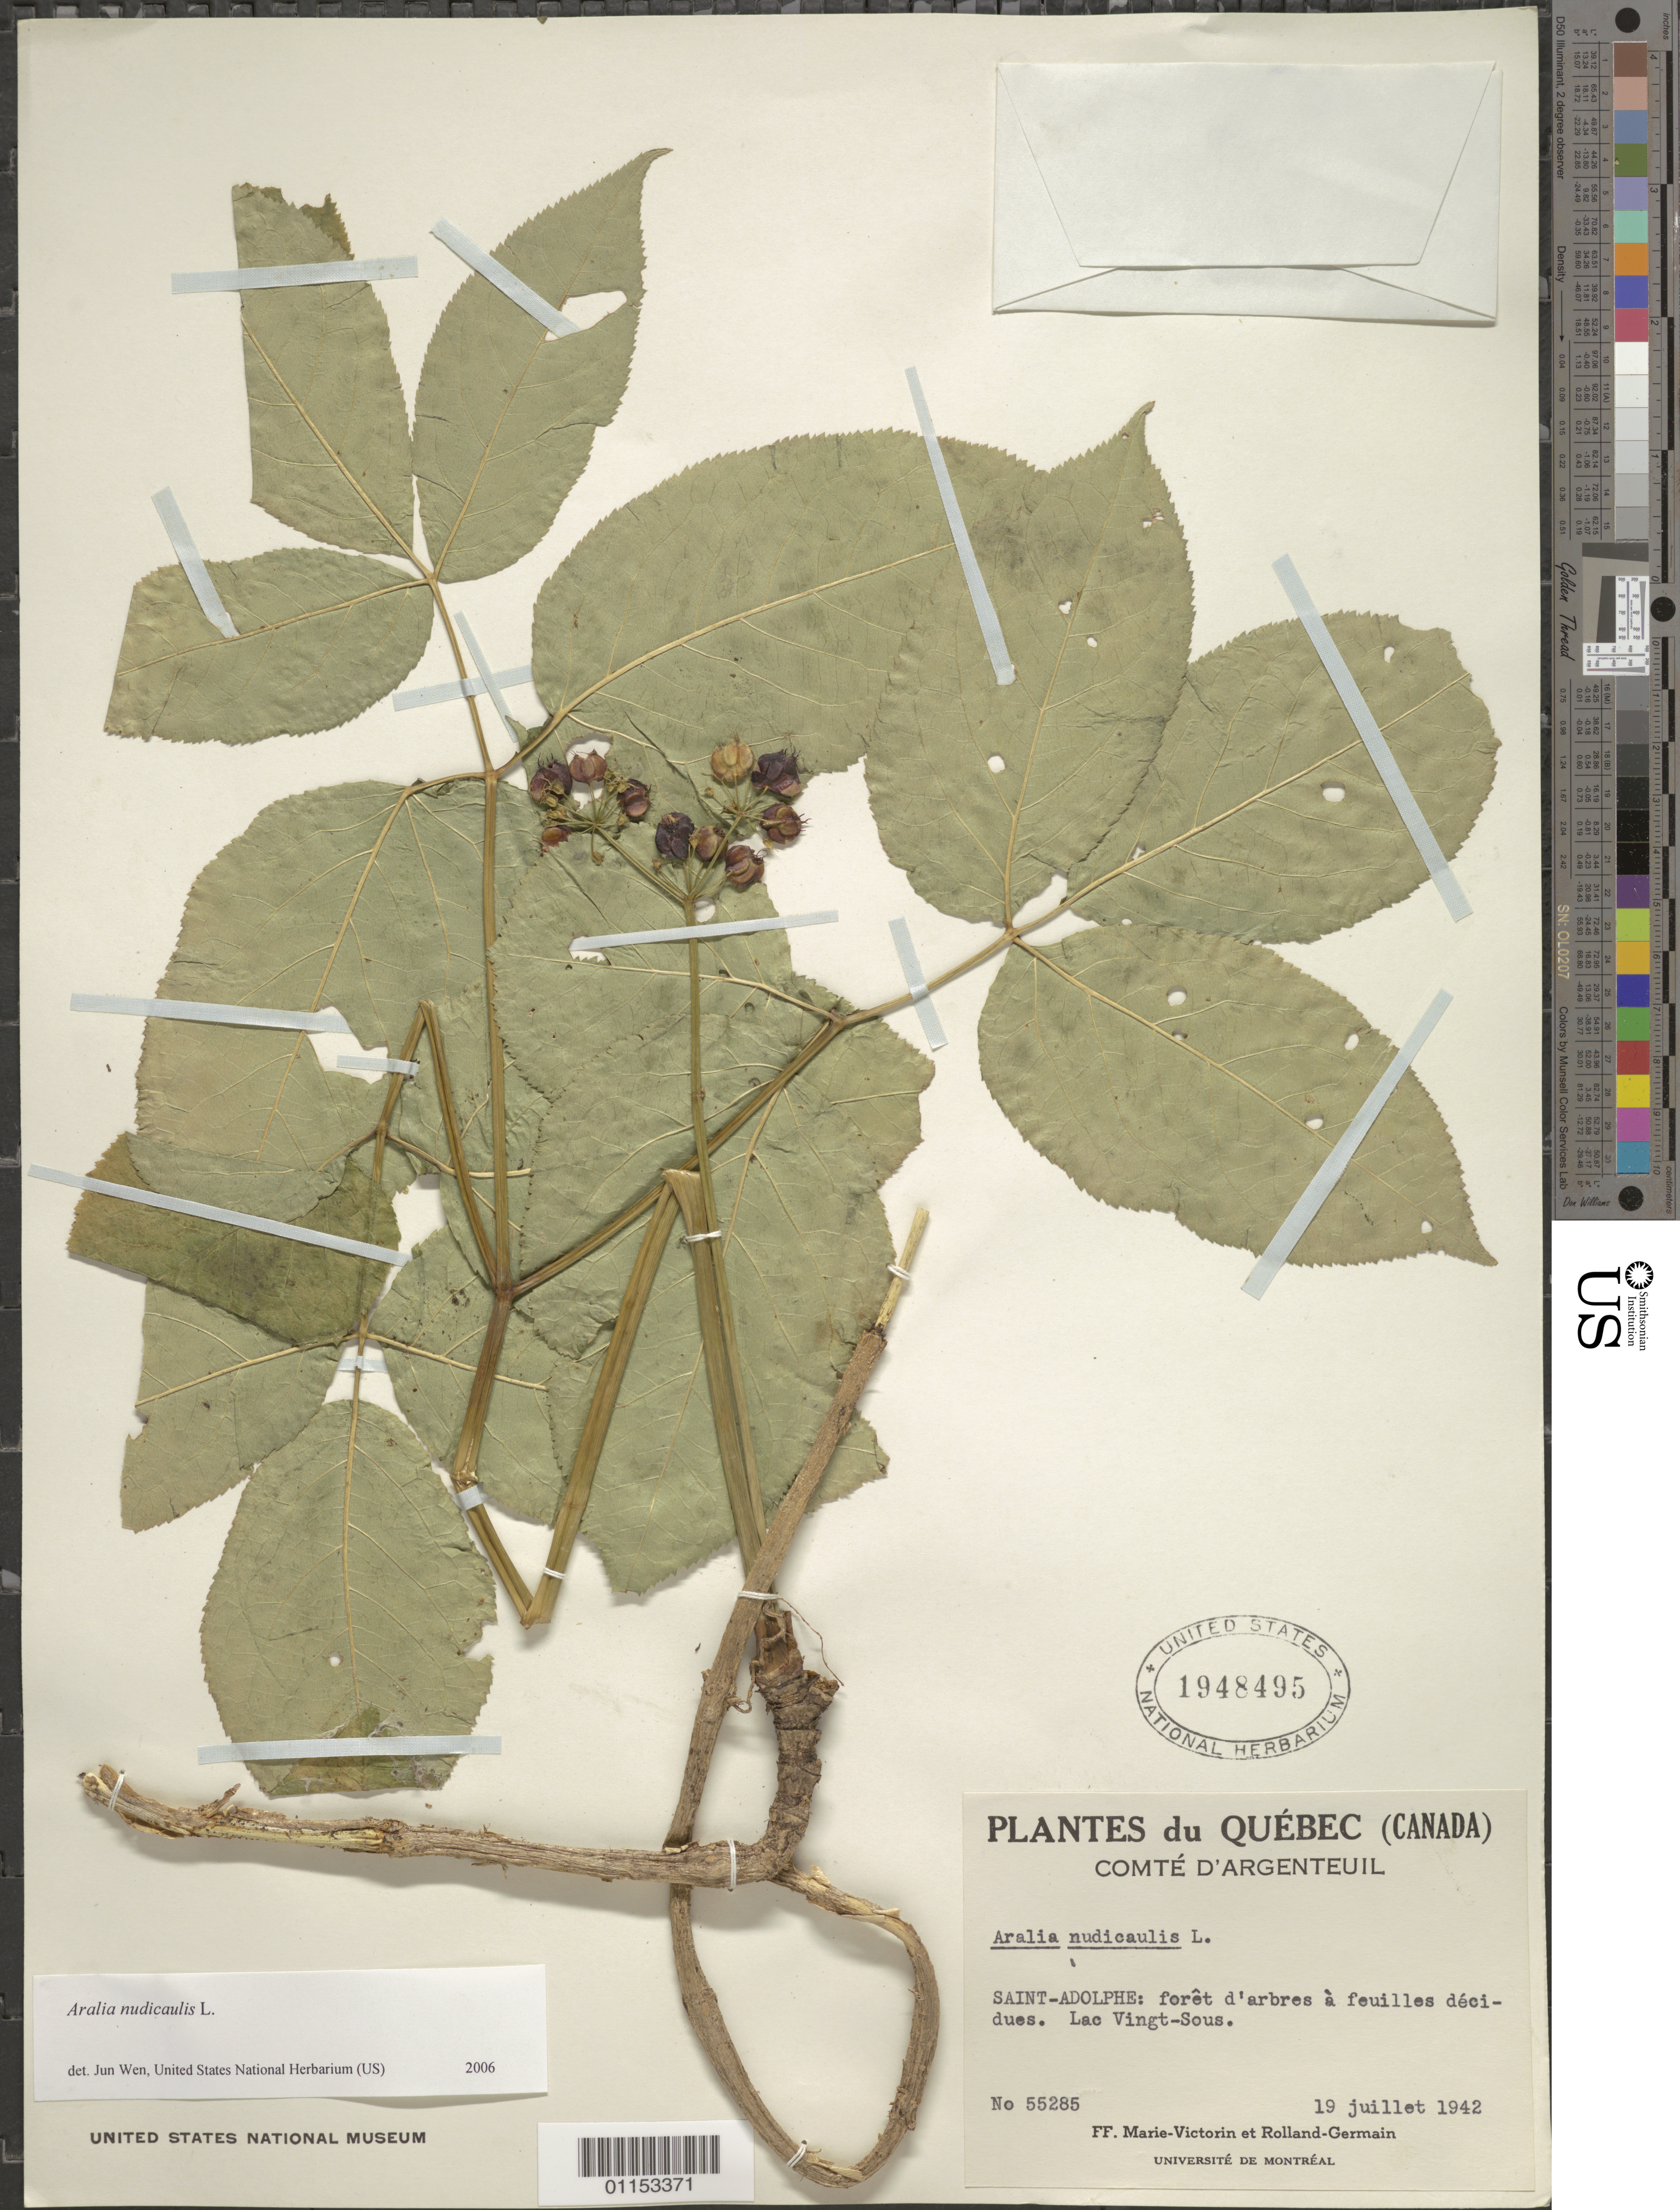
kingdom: Plantae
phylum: Tracheophyta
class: Magnoliopsida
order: Apiales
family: Araliaceae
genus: Aralia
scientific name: Aralia nudicaulis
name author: L.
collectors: Fr. Marie-Victorin & Rolland-Germain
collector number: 55285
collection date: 1942-07-19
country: Canada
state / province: Quebec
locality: Saint-Adolphe, Lac Vingt-Sous. Comte D'Argenteuil.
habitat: Forest.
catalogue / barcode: US 1948495